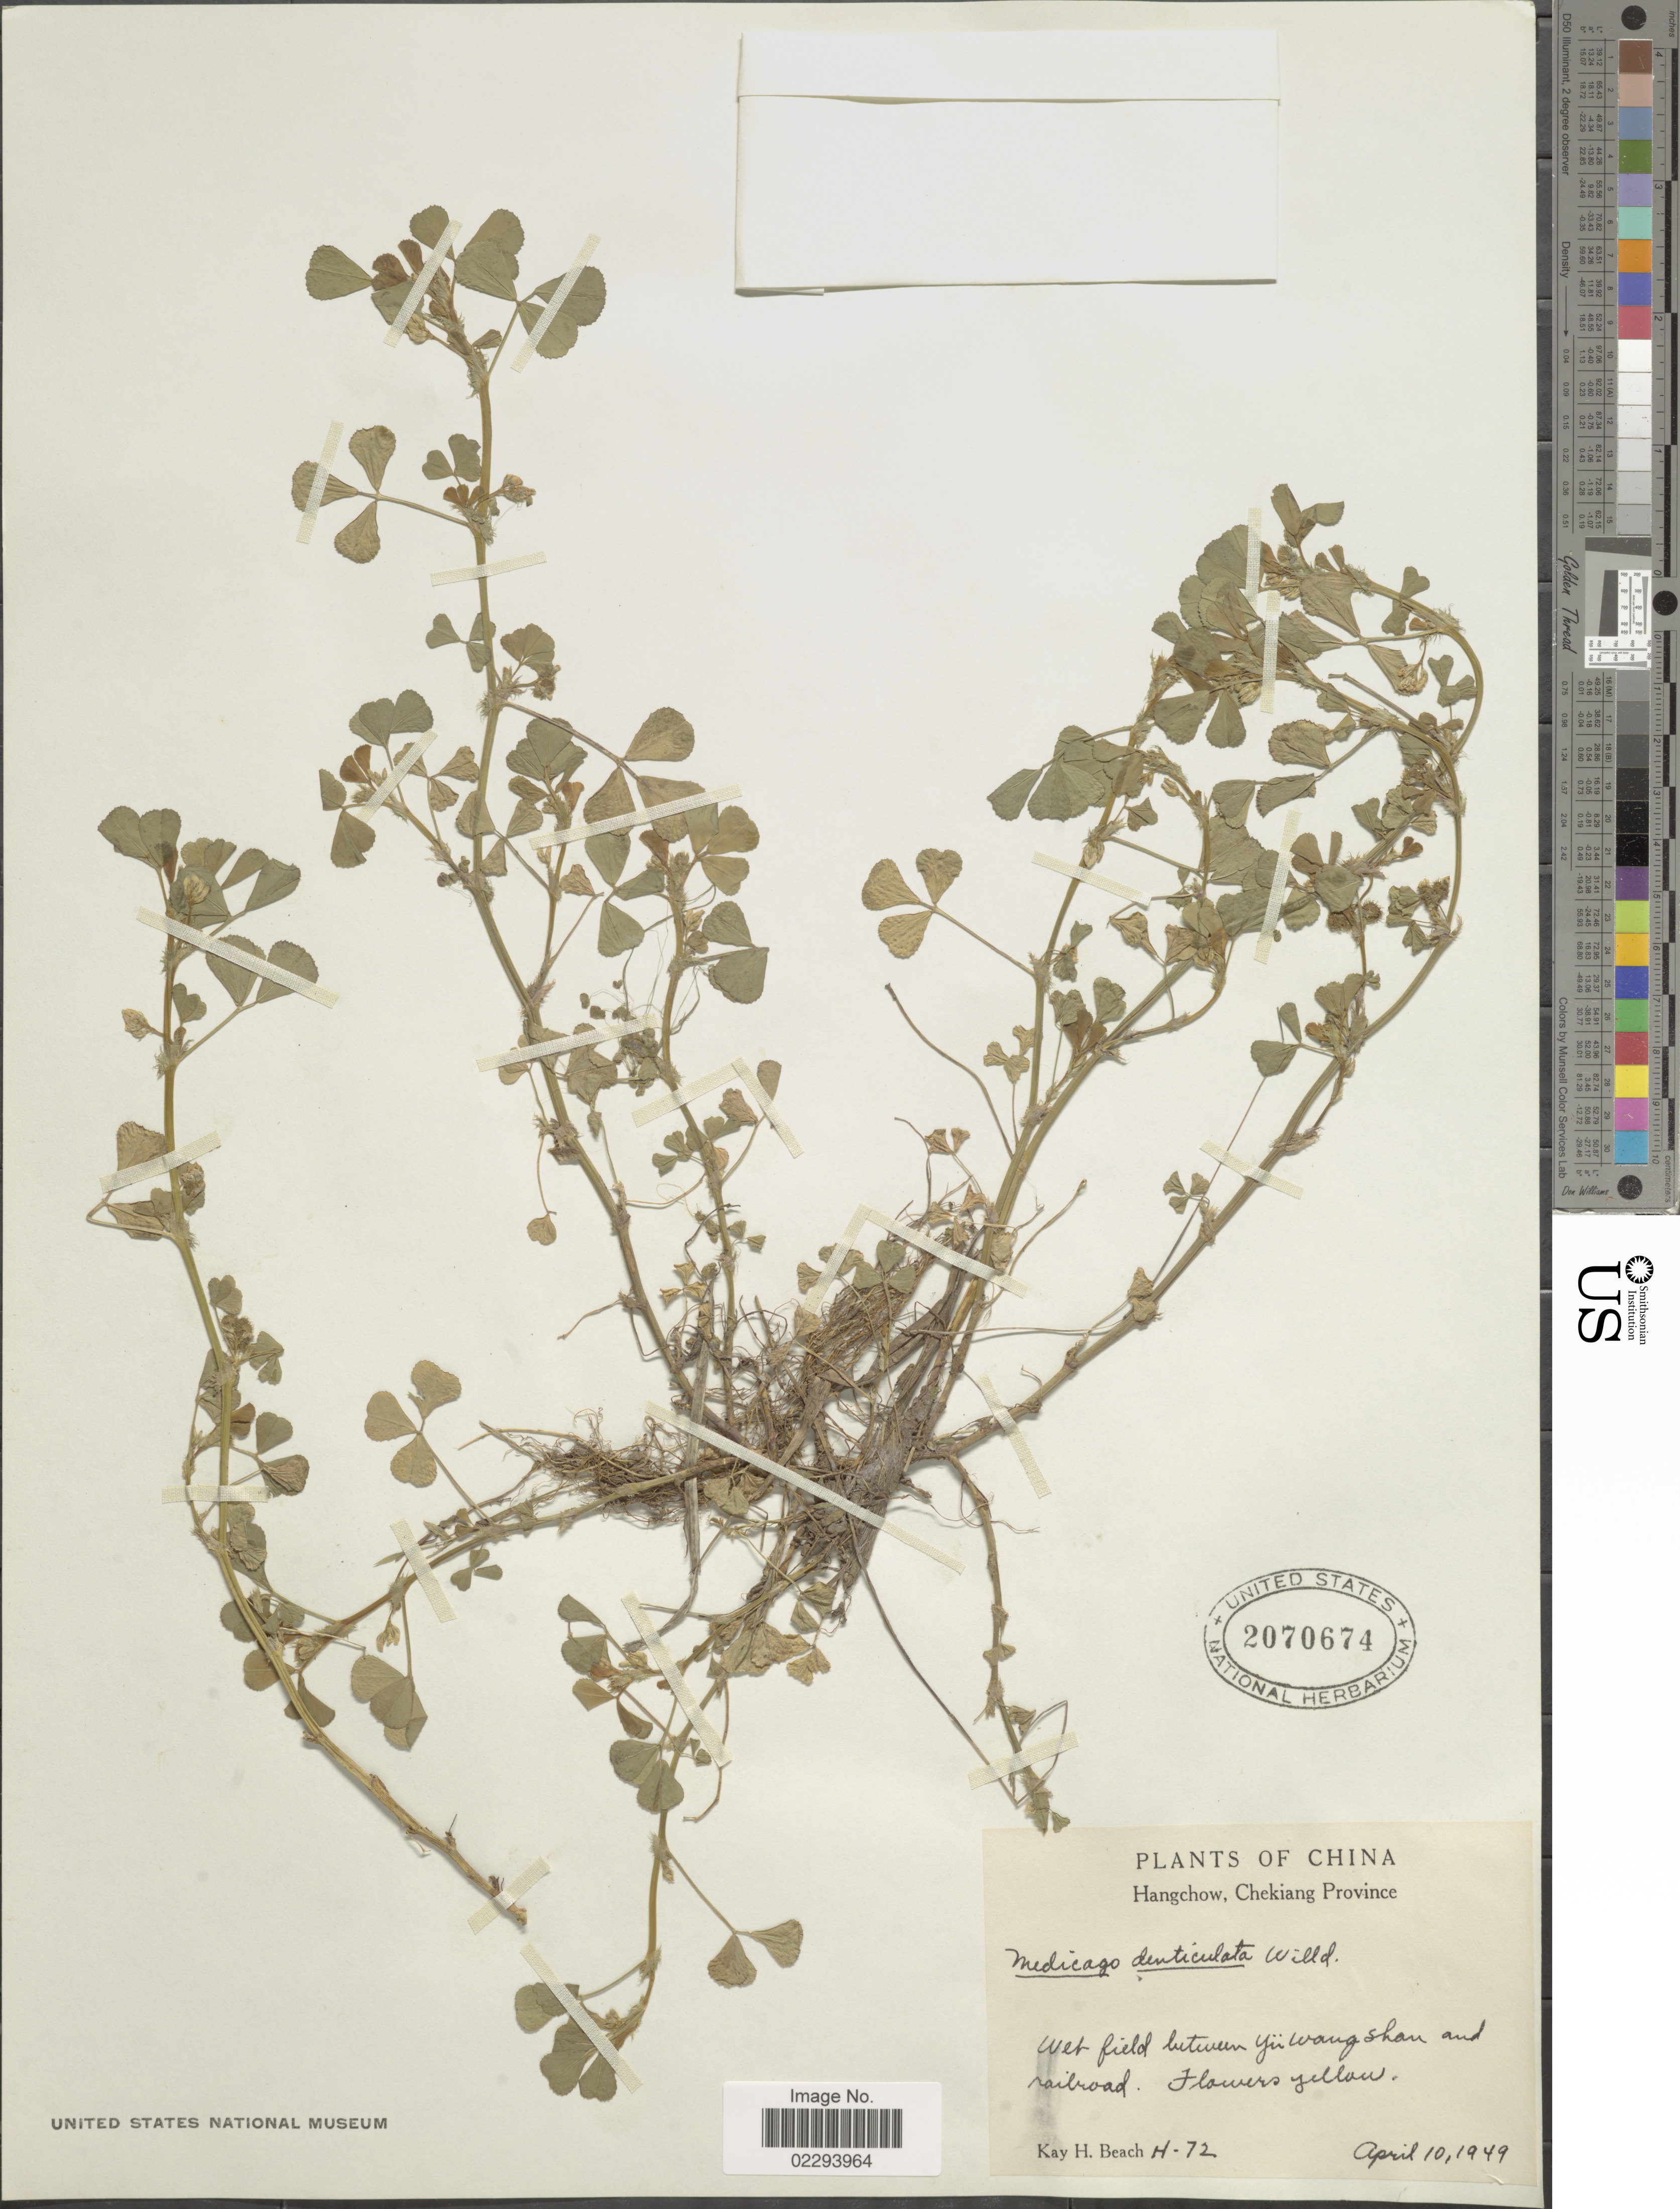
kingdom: Plantae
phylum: Tracheophyta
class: Magnoliopsida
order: Fabales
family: Fabaceae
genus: Medicago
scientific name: Medicago denticulata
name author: Willd.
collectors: K. H. Beach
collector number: H-72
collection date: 1949-04-10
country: China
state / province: Zhejiang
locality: Hangchow, Chekiang Province. Wet field between yuwangshan and railroad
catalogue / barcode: US 2070674